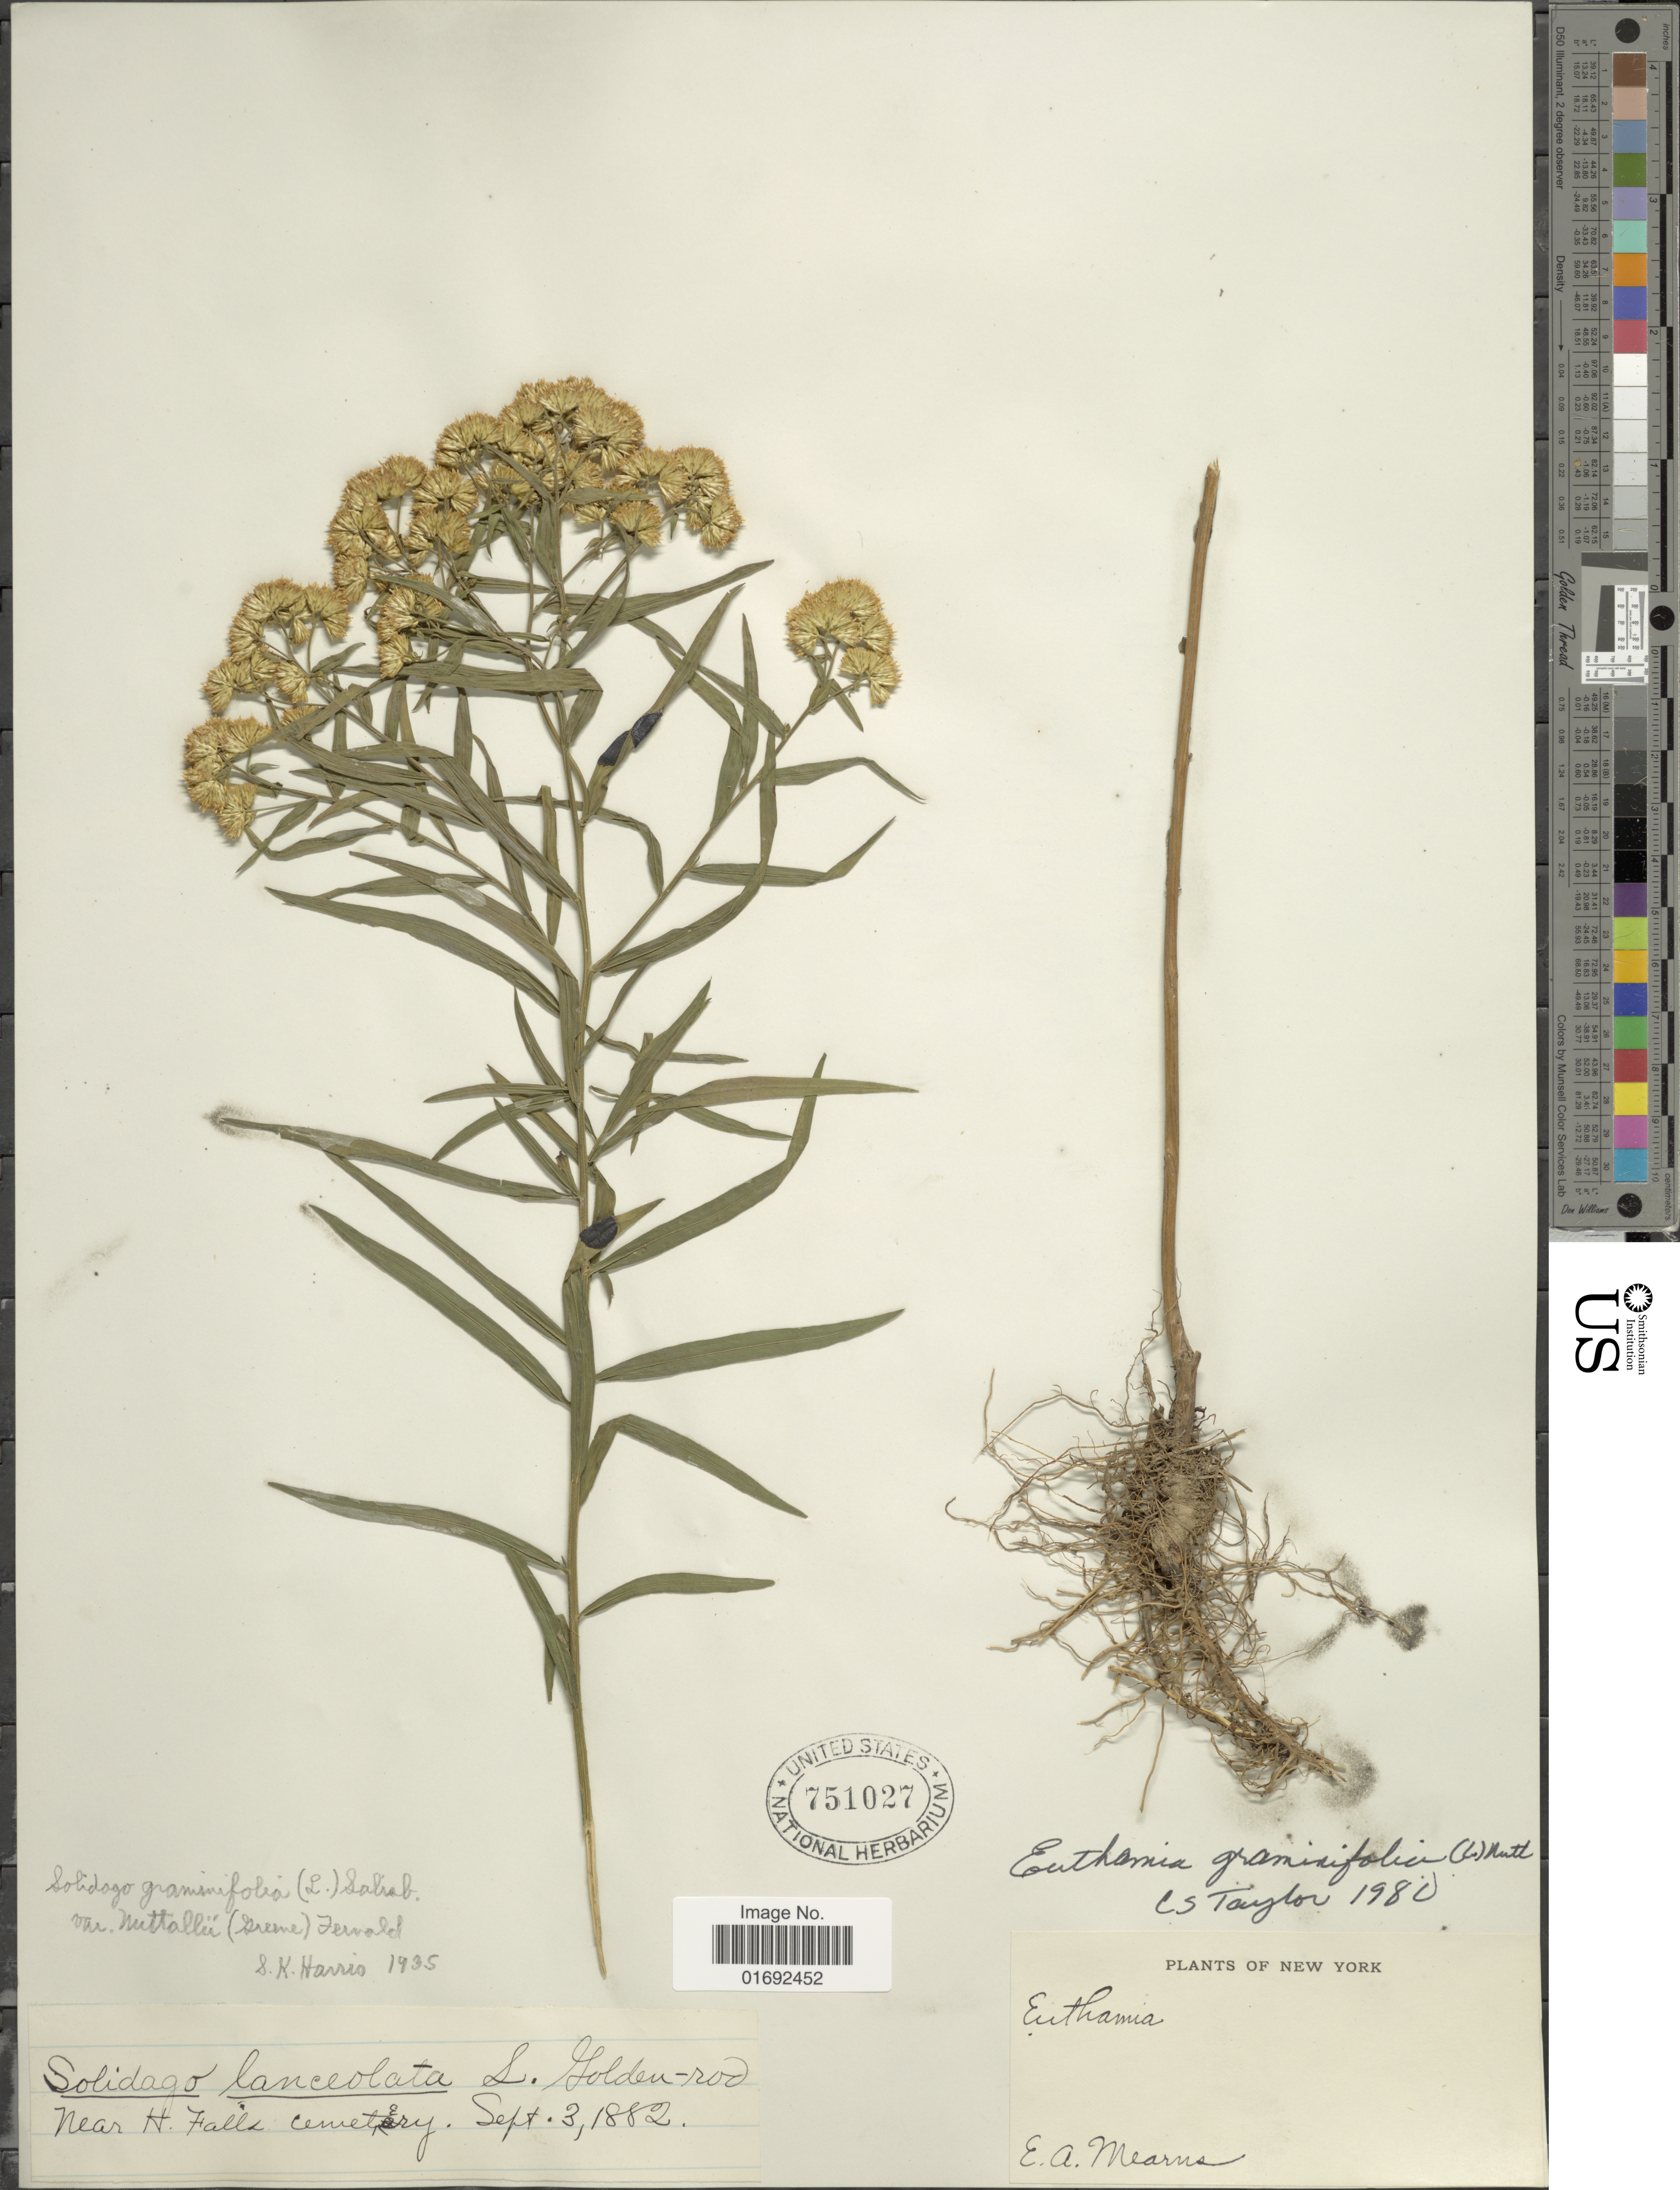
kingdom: Plantae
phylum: Tracheophyta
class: Magnoliopsida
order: Asterales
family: Asteraceae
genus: Euthamia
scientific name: Euthamia graminifolia var. nuttalii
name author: (S.W. Greene) W. Stone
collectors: E. A. Mearns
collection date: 1882-09-03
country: United States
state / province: New York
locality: Near H. Falls cemetery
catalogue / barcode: US 751027